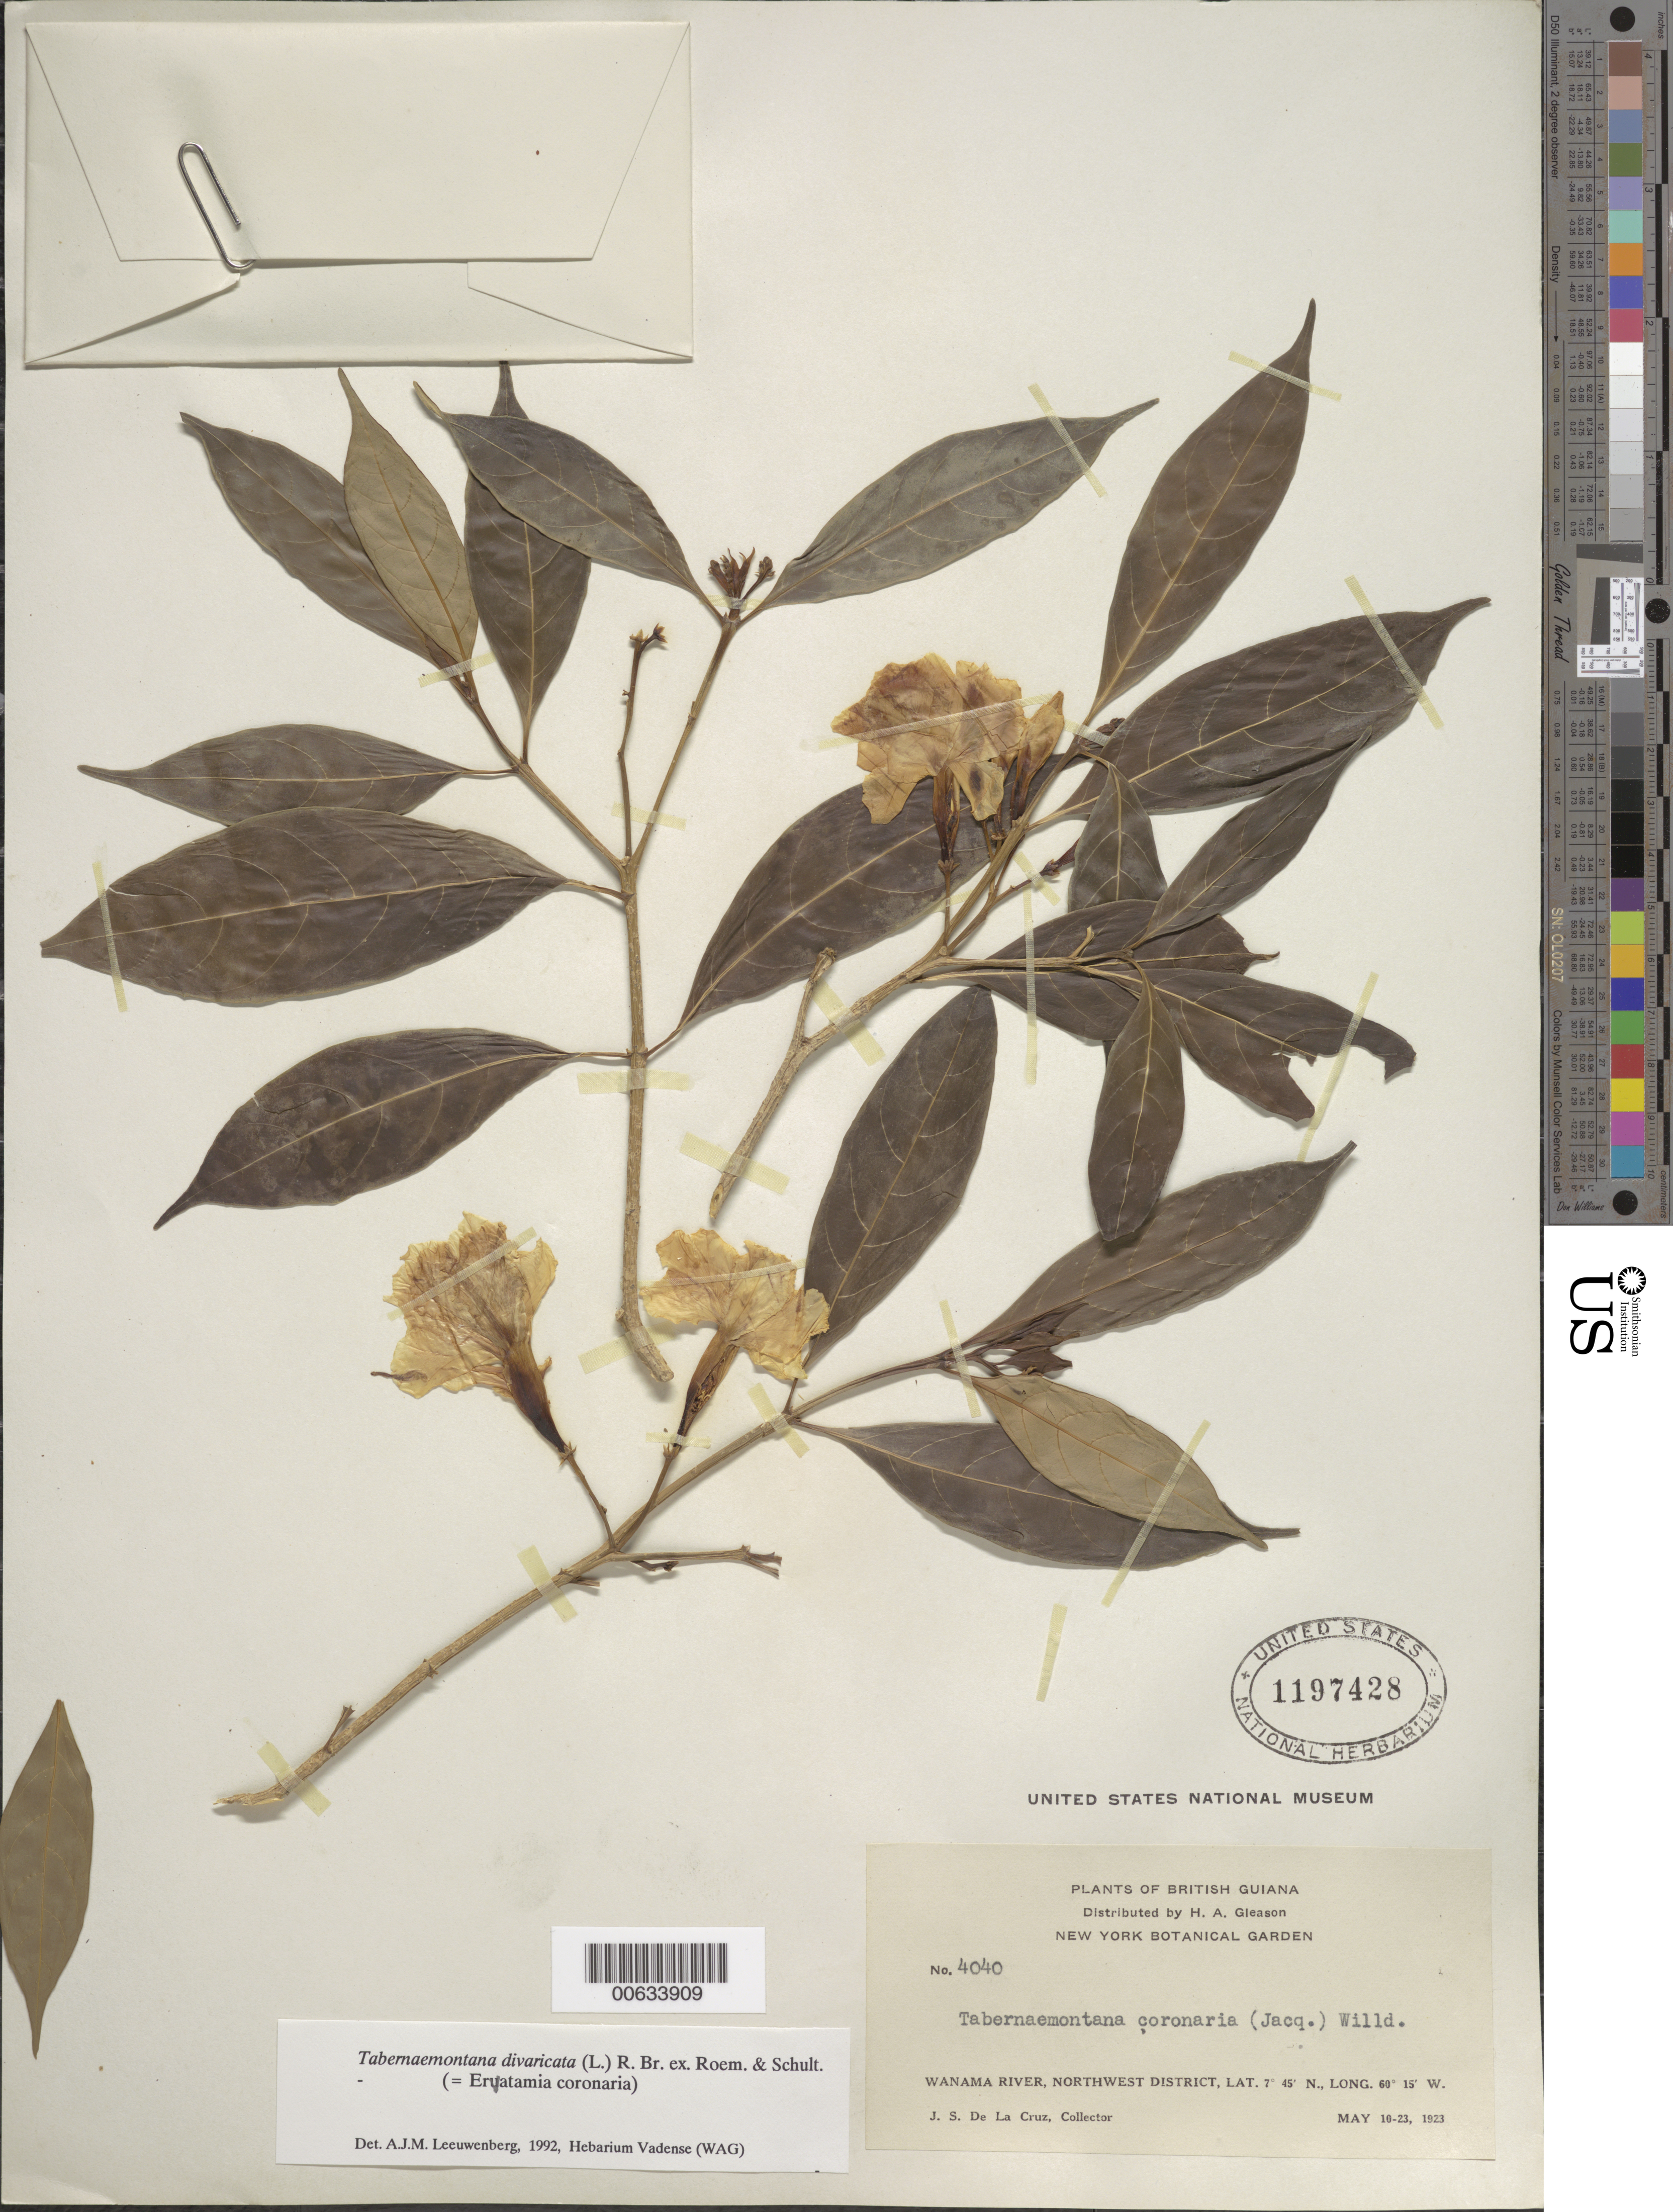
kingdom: Plantae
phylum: Tracheophyta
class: Magnoliopsida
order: Gentianales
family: Apocynaceae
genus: Tabernaemontana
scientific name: Tabernaemontana divaricata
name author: (L.) R. Br. ex Roem. & Schult.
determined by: Leeuwenberg, A. J. M.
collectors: J. S. de la Cruz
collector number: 4040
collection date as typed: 10-May-23 to 23-May-23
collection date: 1923-05-10/1923-05-23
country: Guyana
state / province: Barima-Waini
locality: Wanama R., NW District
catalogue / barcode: US 1197428